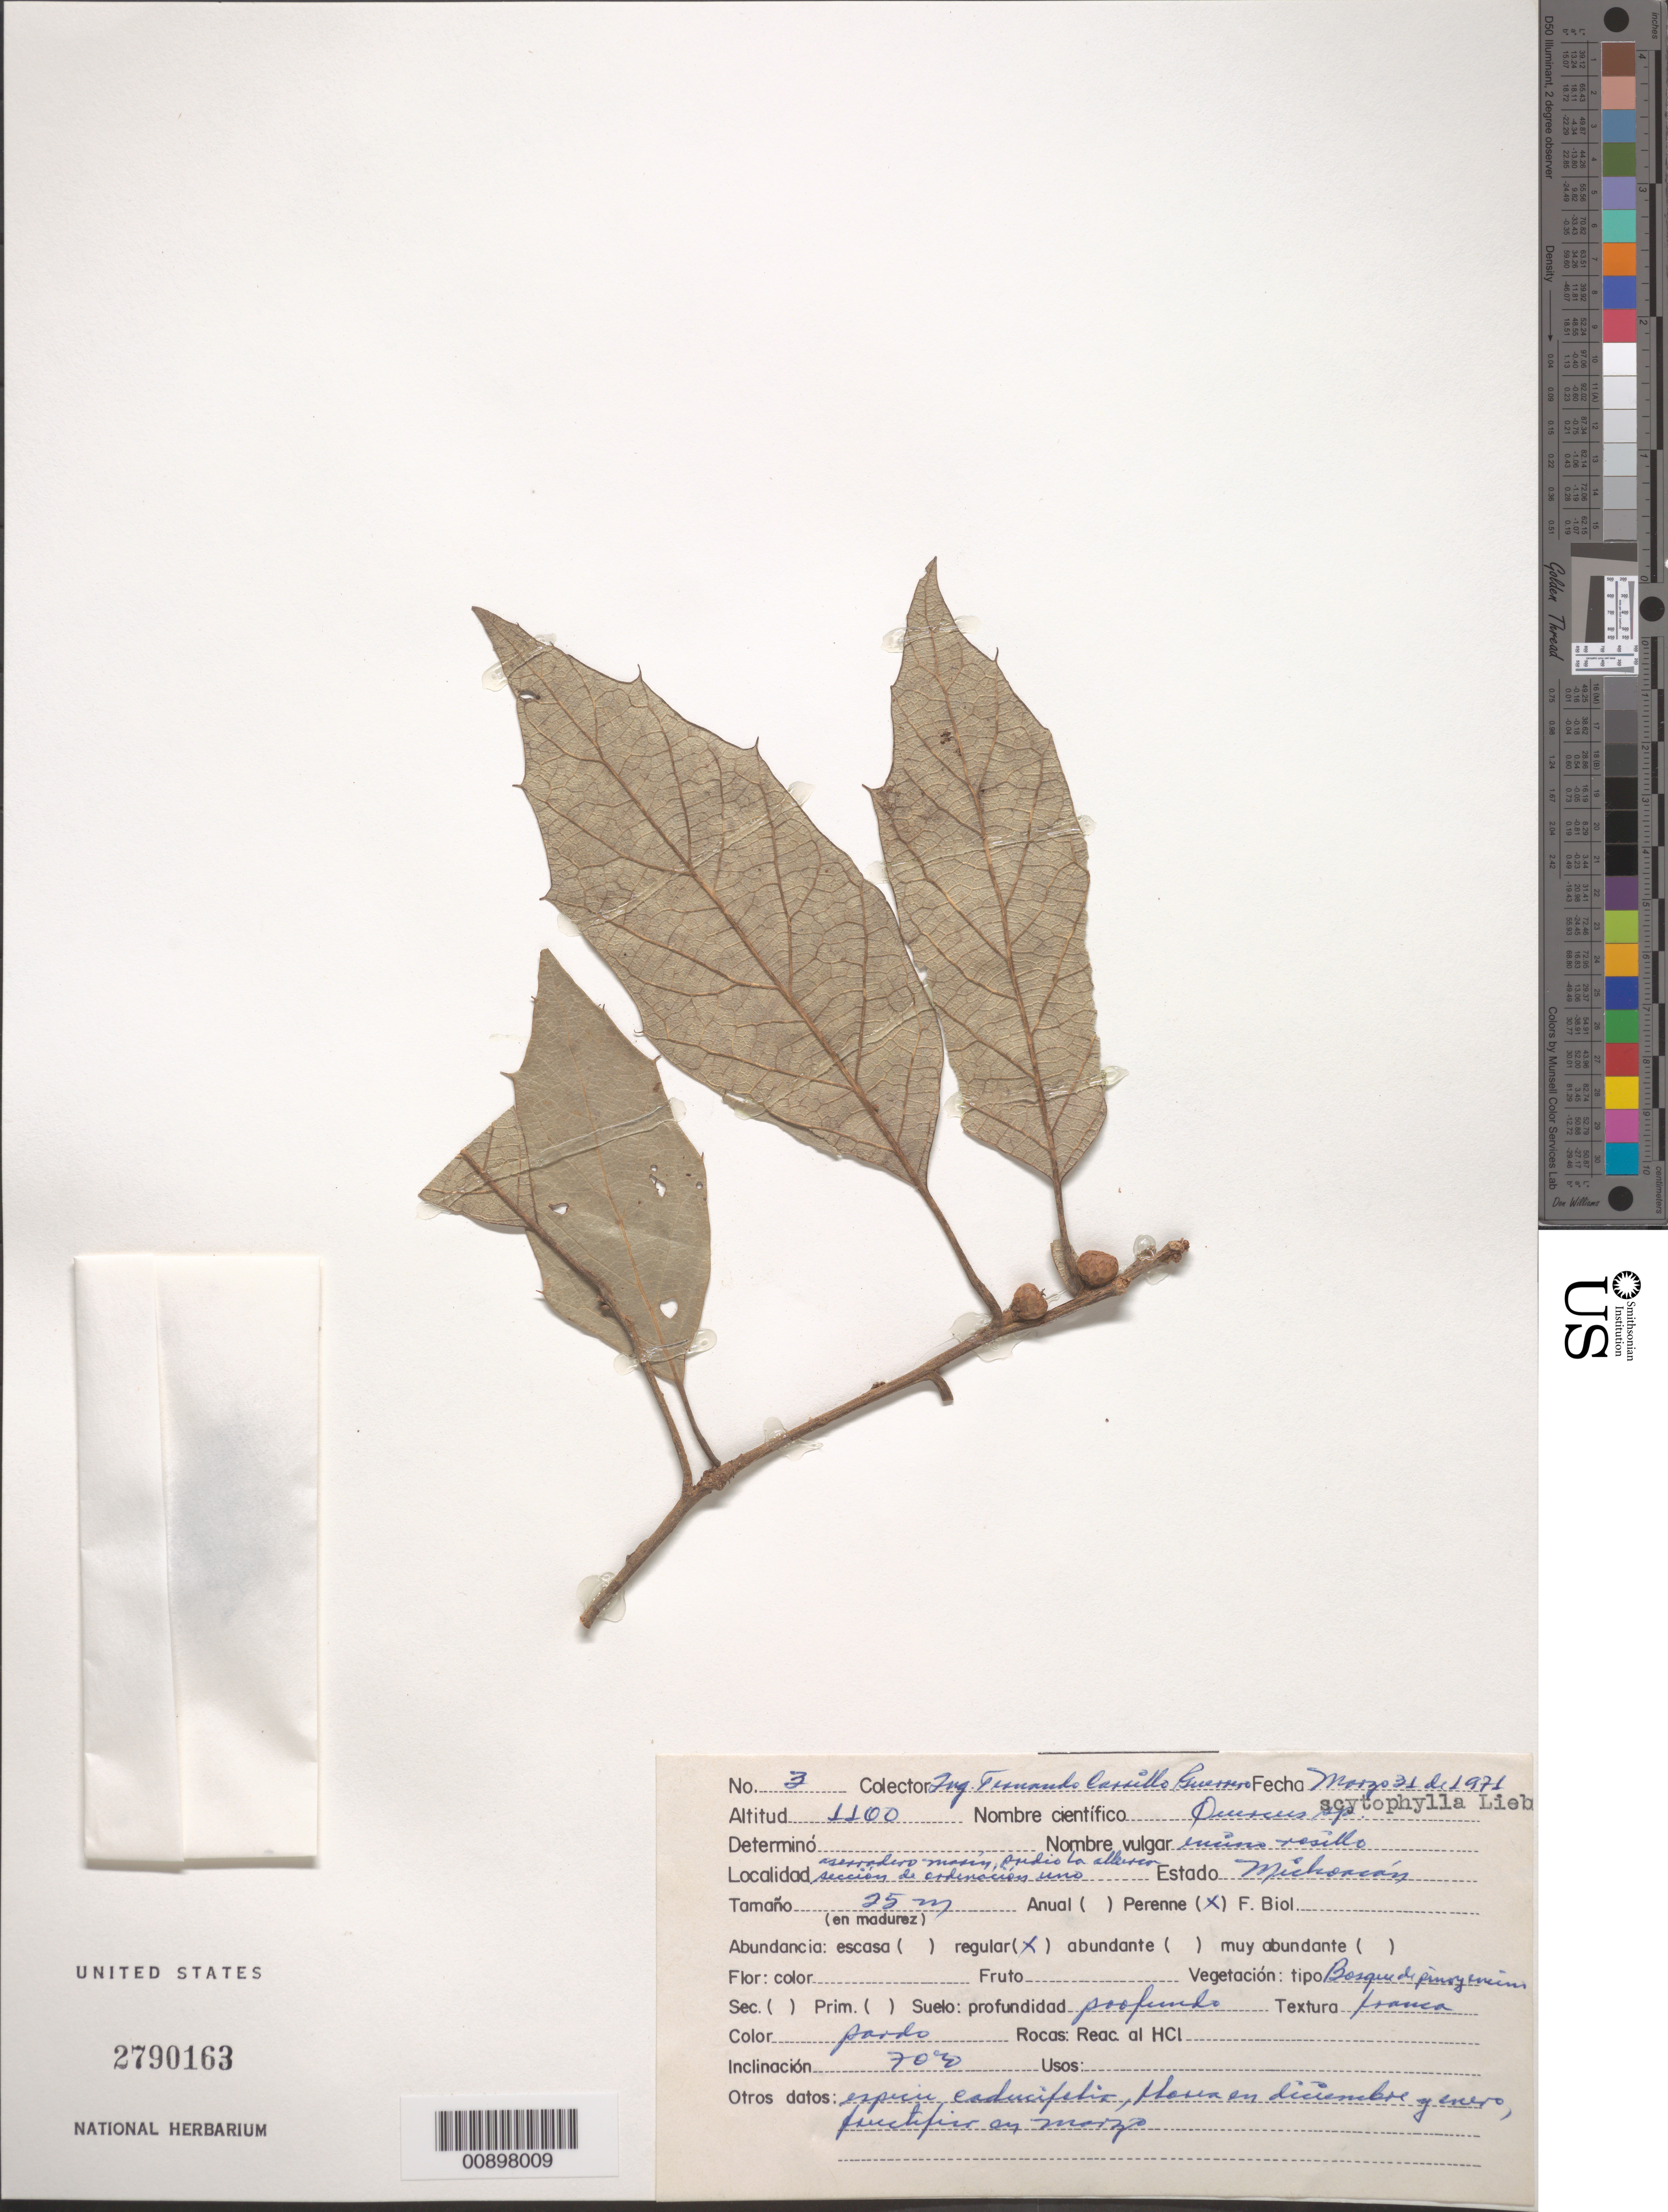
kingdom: Plantae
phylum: Tracheophyta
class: Magnoliopsida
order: Fagales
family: Fagaceae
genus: Quercus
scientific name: Quercus scytophylla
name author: Liebm.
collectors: Carrillo Guerrero, F.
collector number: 3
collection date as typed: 31 Mar 1971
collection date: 1971-03-31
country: Mexico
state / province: Michoacán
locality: Aserradero Marín, predio la alberca, sección de ordenación uno.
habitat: Bosque de pino y encino. Suelo profundo, textura franca, color pardo, inclinación 70%.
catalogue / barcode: US 2790163